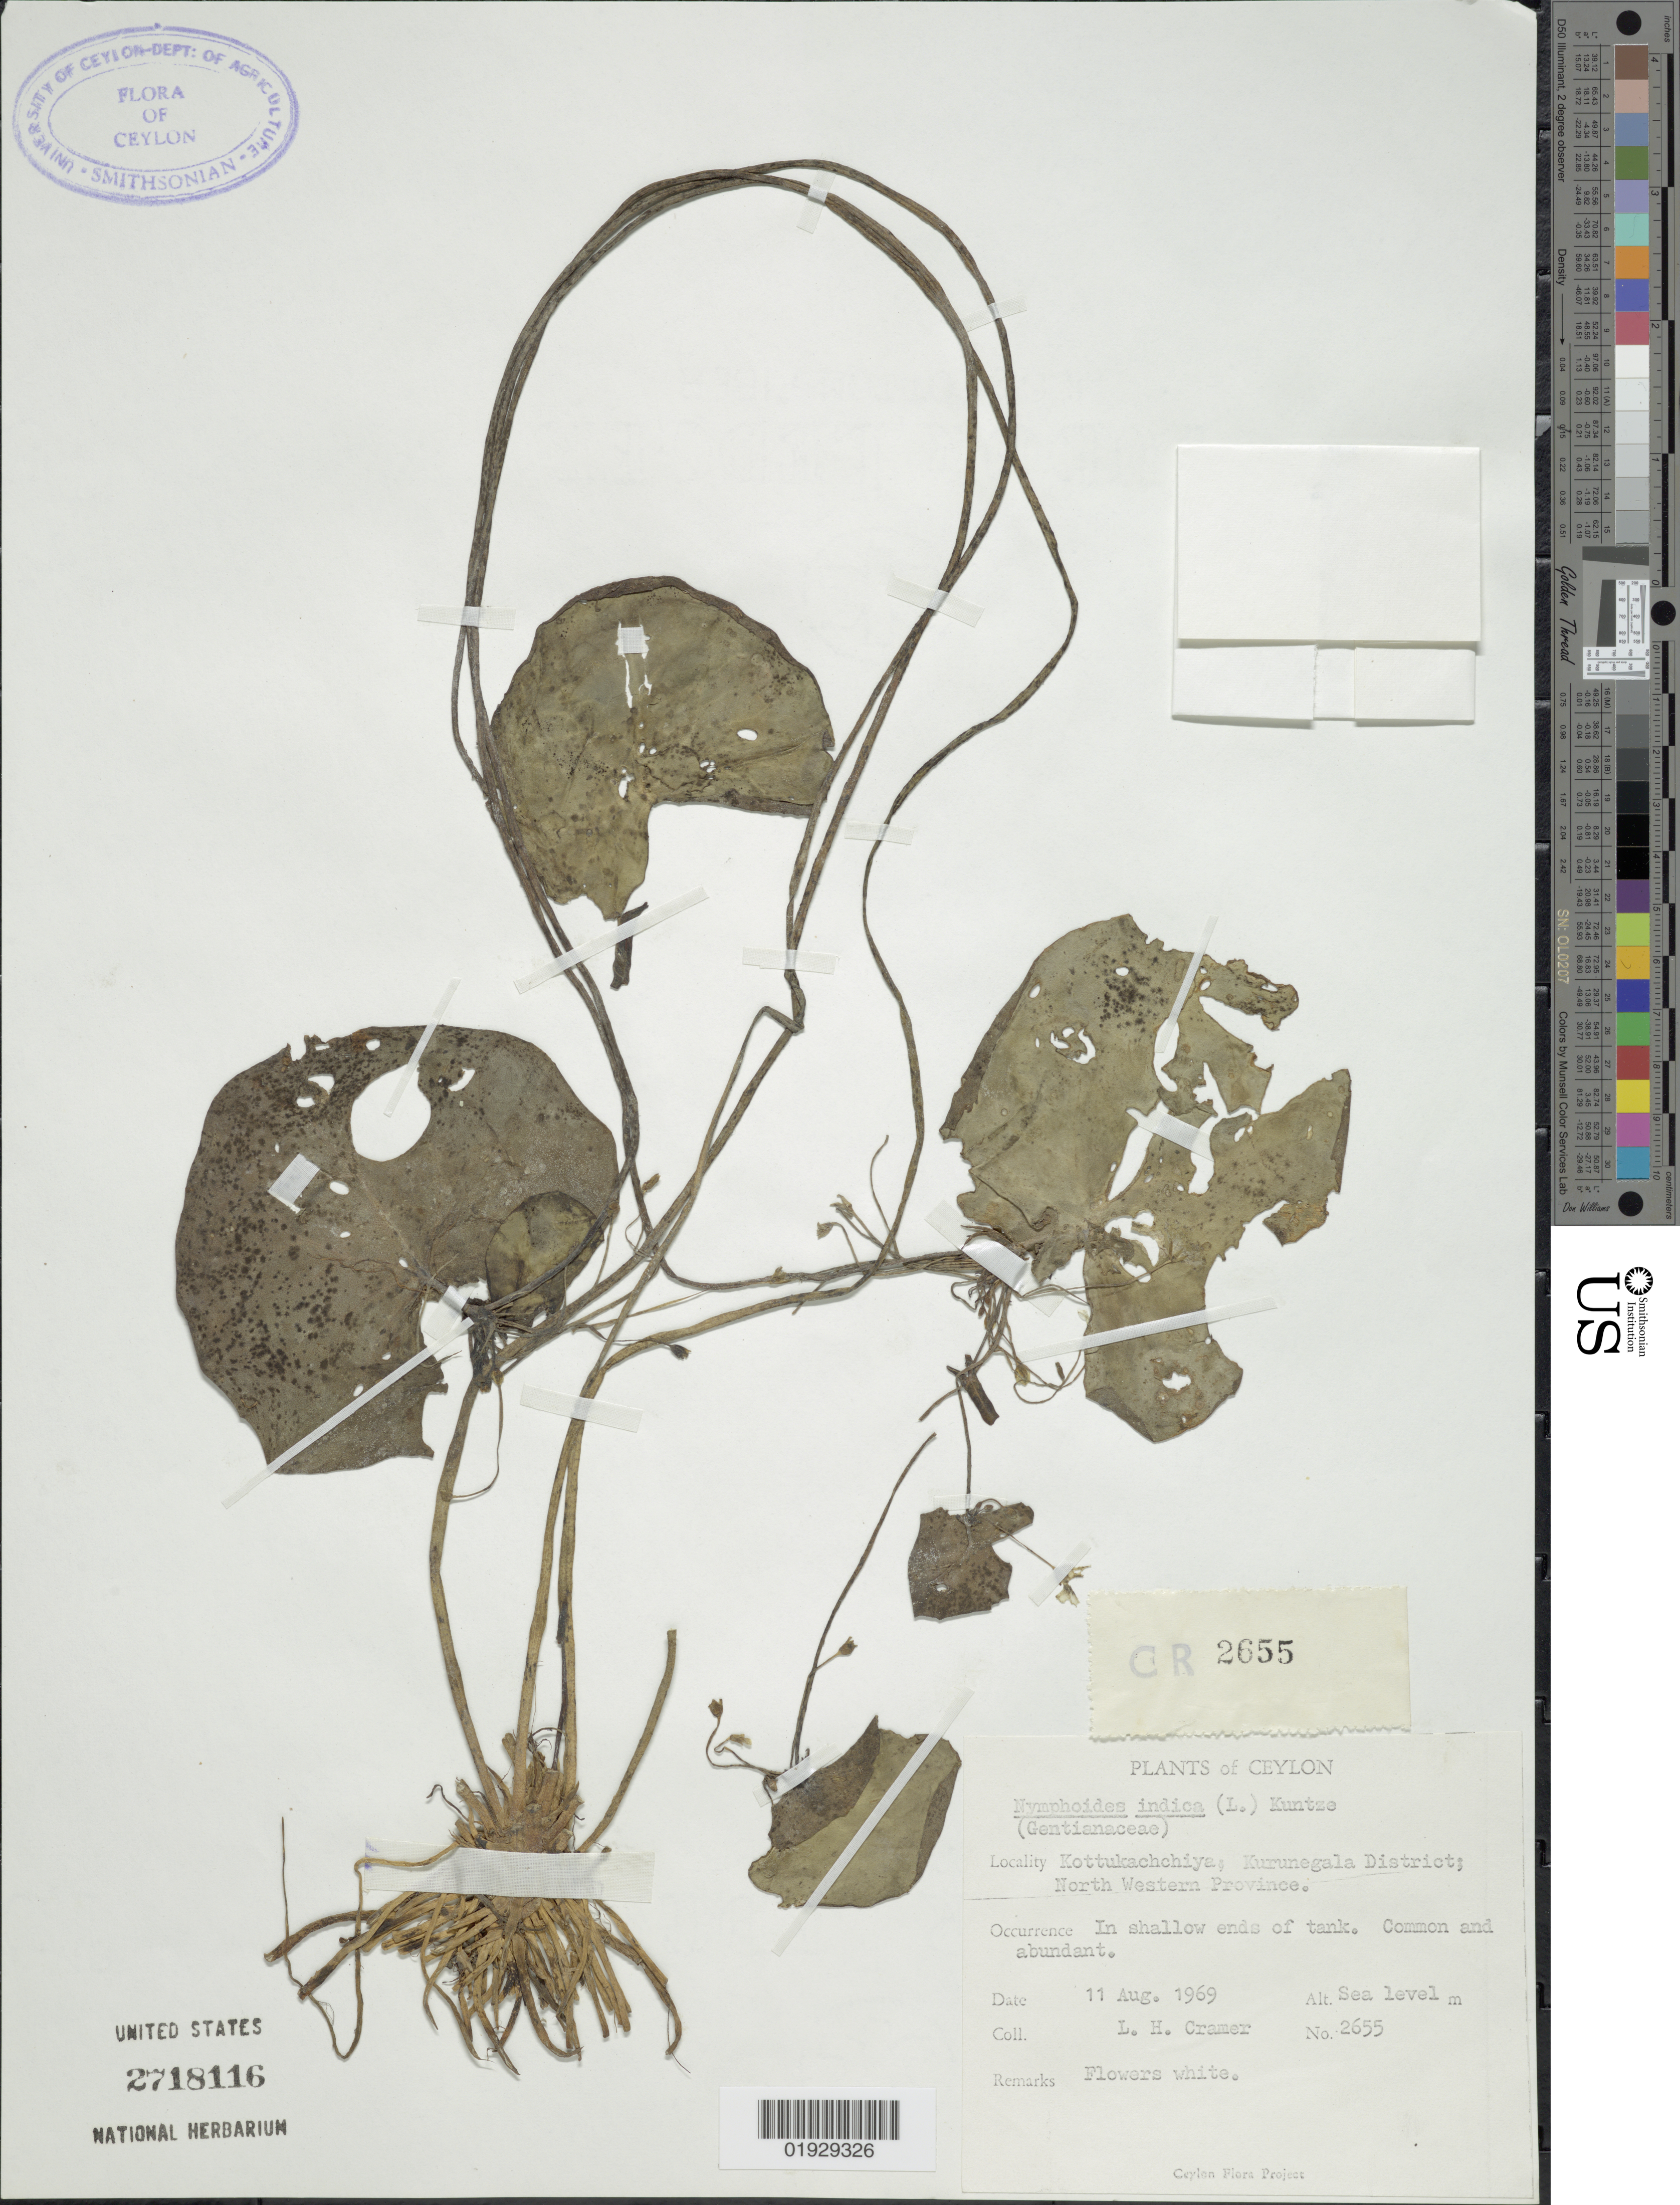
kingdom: Plantae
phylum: Tracheophyta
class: Magnoliopsida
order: Asterales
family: Menyanthaceae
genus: Nymphoides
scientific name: Nymphoides indica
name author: (L.) Kuntze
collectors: L. H. Cramer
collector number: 2655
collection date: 1969-08-11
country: Sri Lanka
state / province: North Western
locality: Ceylon. Kottukachchiya; Kurunegala District; North Western Province.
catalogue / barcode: US 2718116